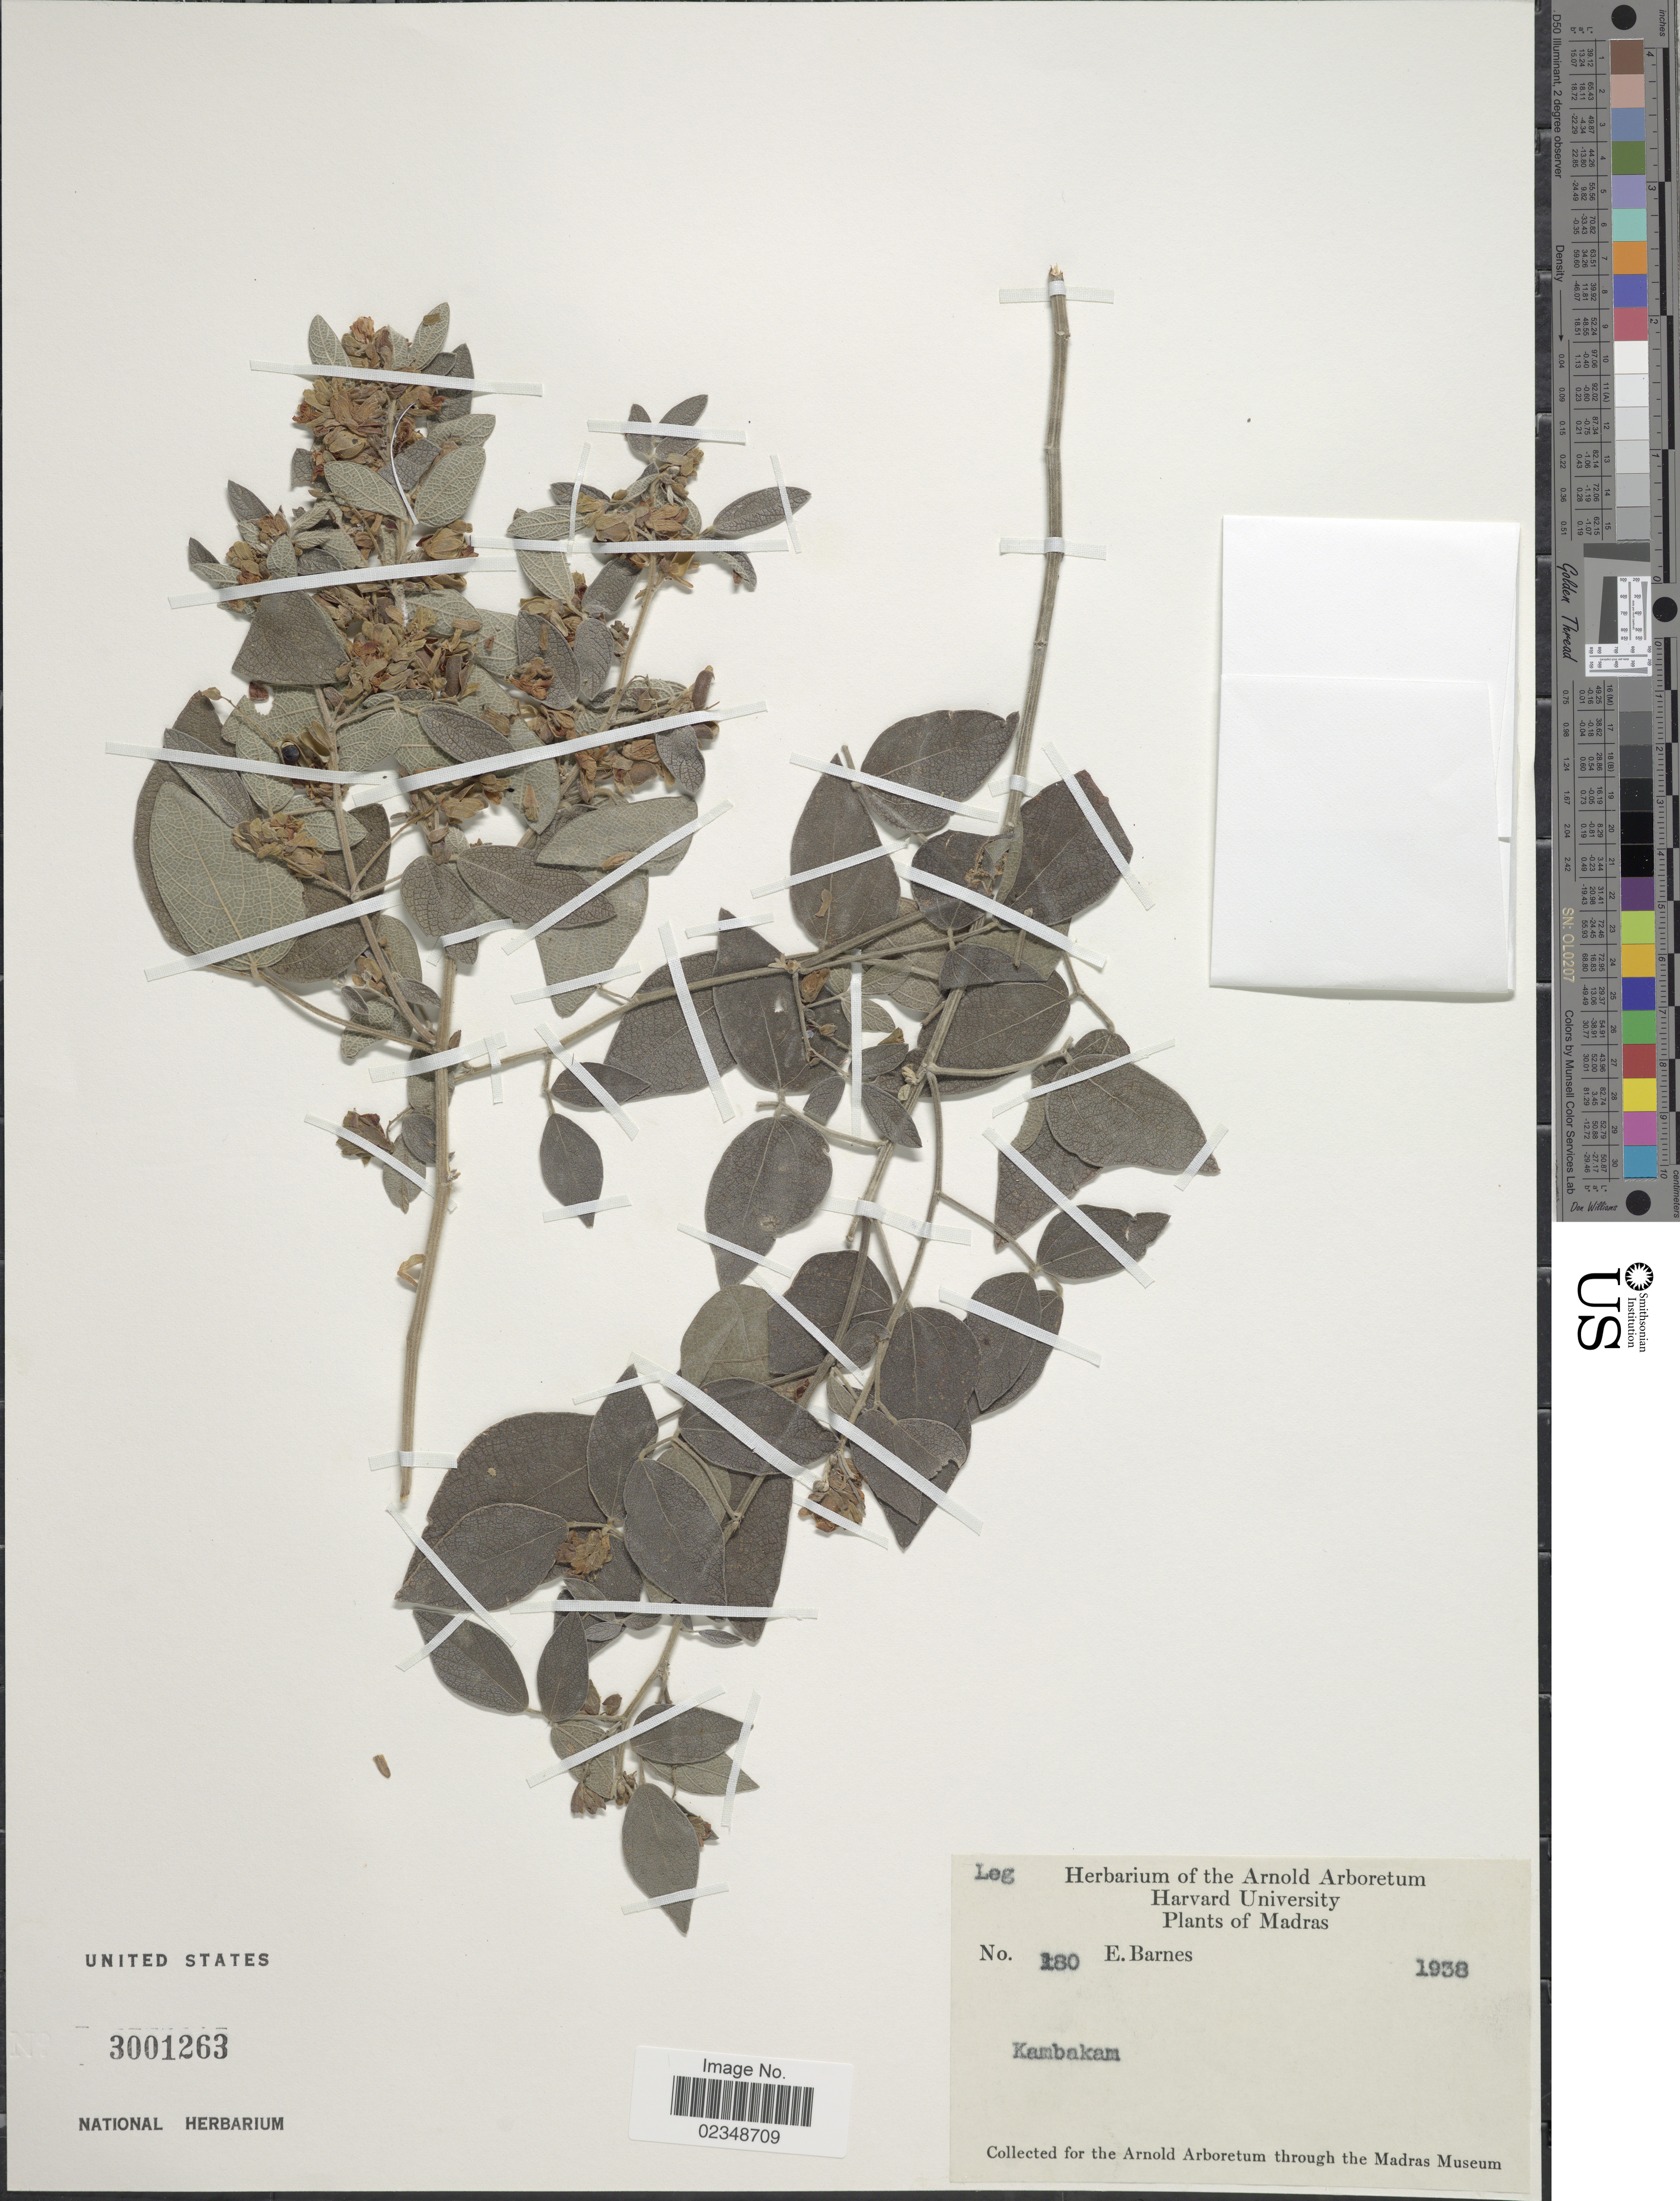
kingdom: Plantae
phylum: Tracheophyta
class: Magnoliopsida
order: Fabales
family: Fabaceae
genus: Rhynchosia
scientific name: Rhynchosia sp.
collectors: E. Barnes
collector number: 180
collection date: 1938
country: India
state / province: Andhra Pradesh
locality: Madras, Kambakam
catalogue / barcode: US 3001263